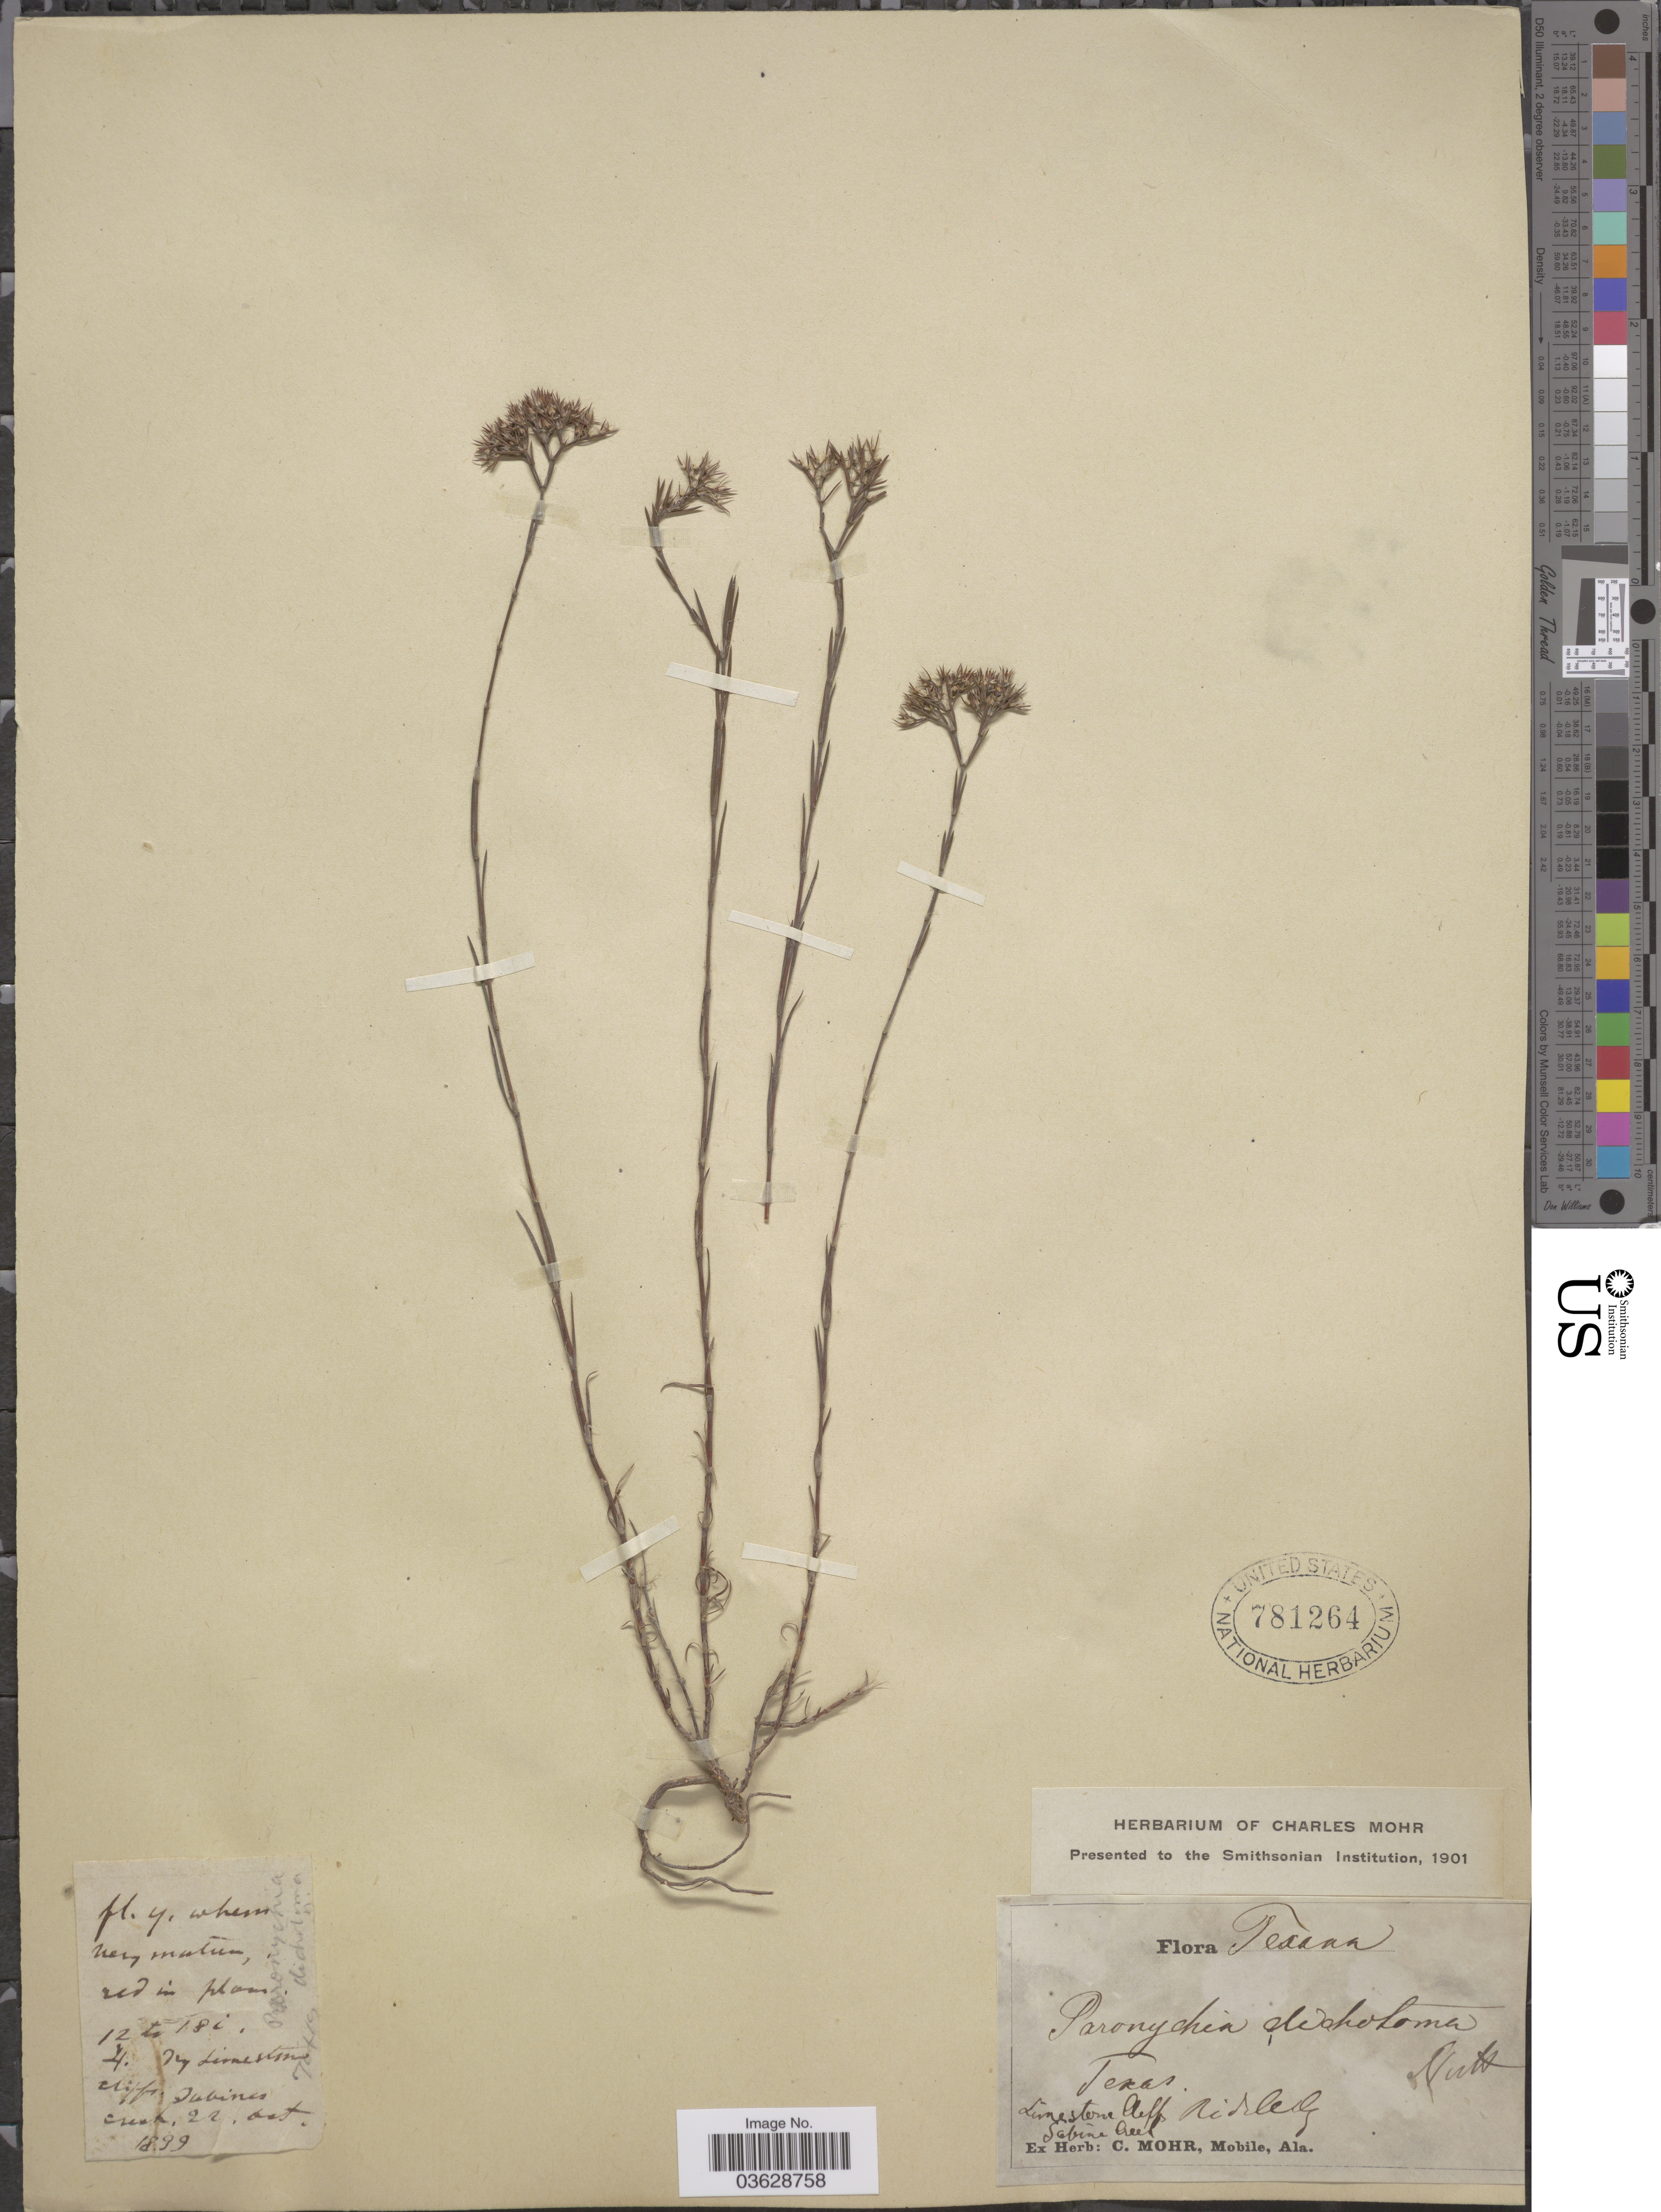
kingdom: Plantae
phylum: Tracheophyta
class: Magnoliopsida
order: Caryophyllales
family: Caryophyllaceae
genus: Paronychia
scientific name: Paronychia virginica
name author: Spreng.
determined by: Strong, Mark T., (BOT), Smithsonian Institution - National Museum of Natural History (UNITED STATES)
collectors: J. Ridell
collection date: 1899-10-22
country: United States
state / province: Texas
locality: Sabinas Creek. Limestone Cliffs.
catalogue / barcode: US 781264